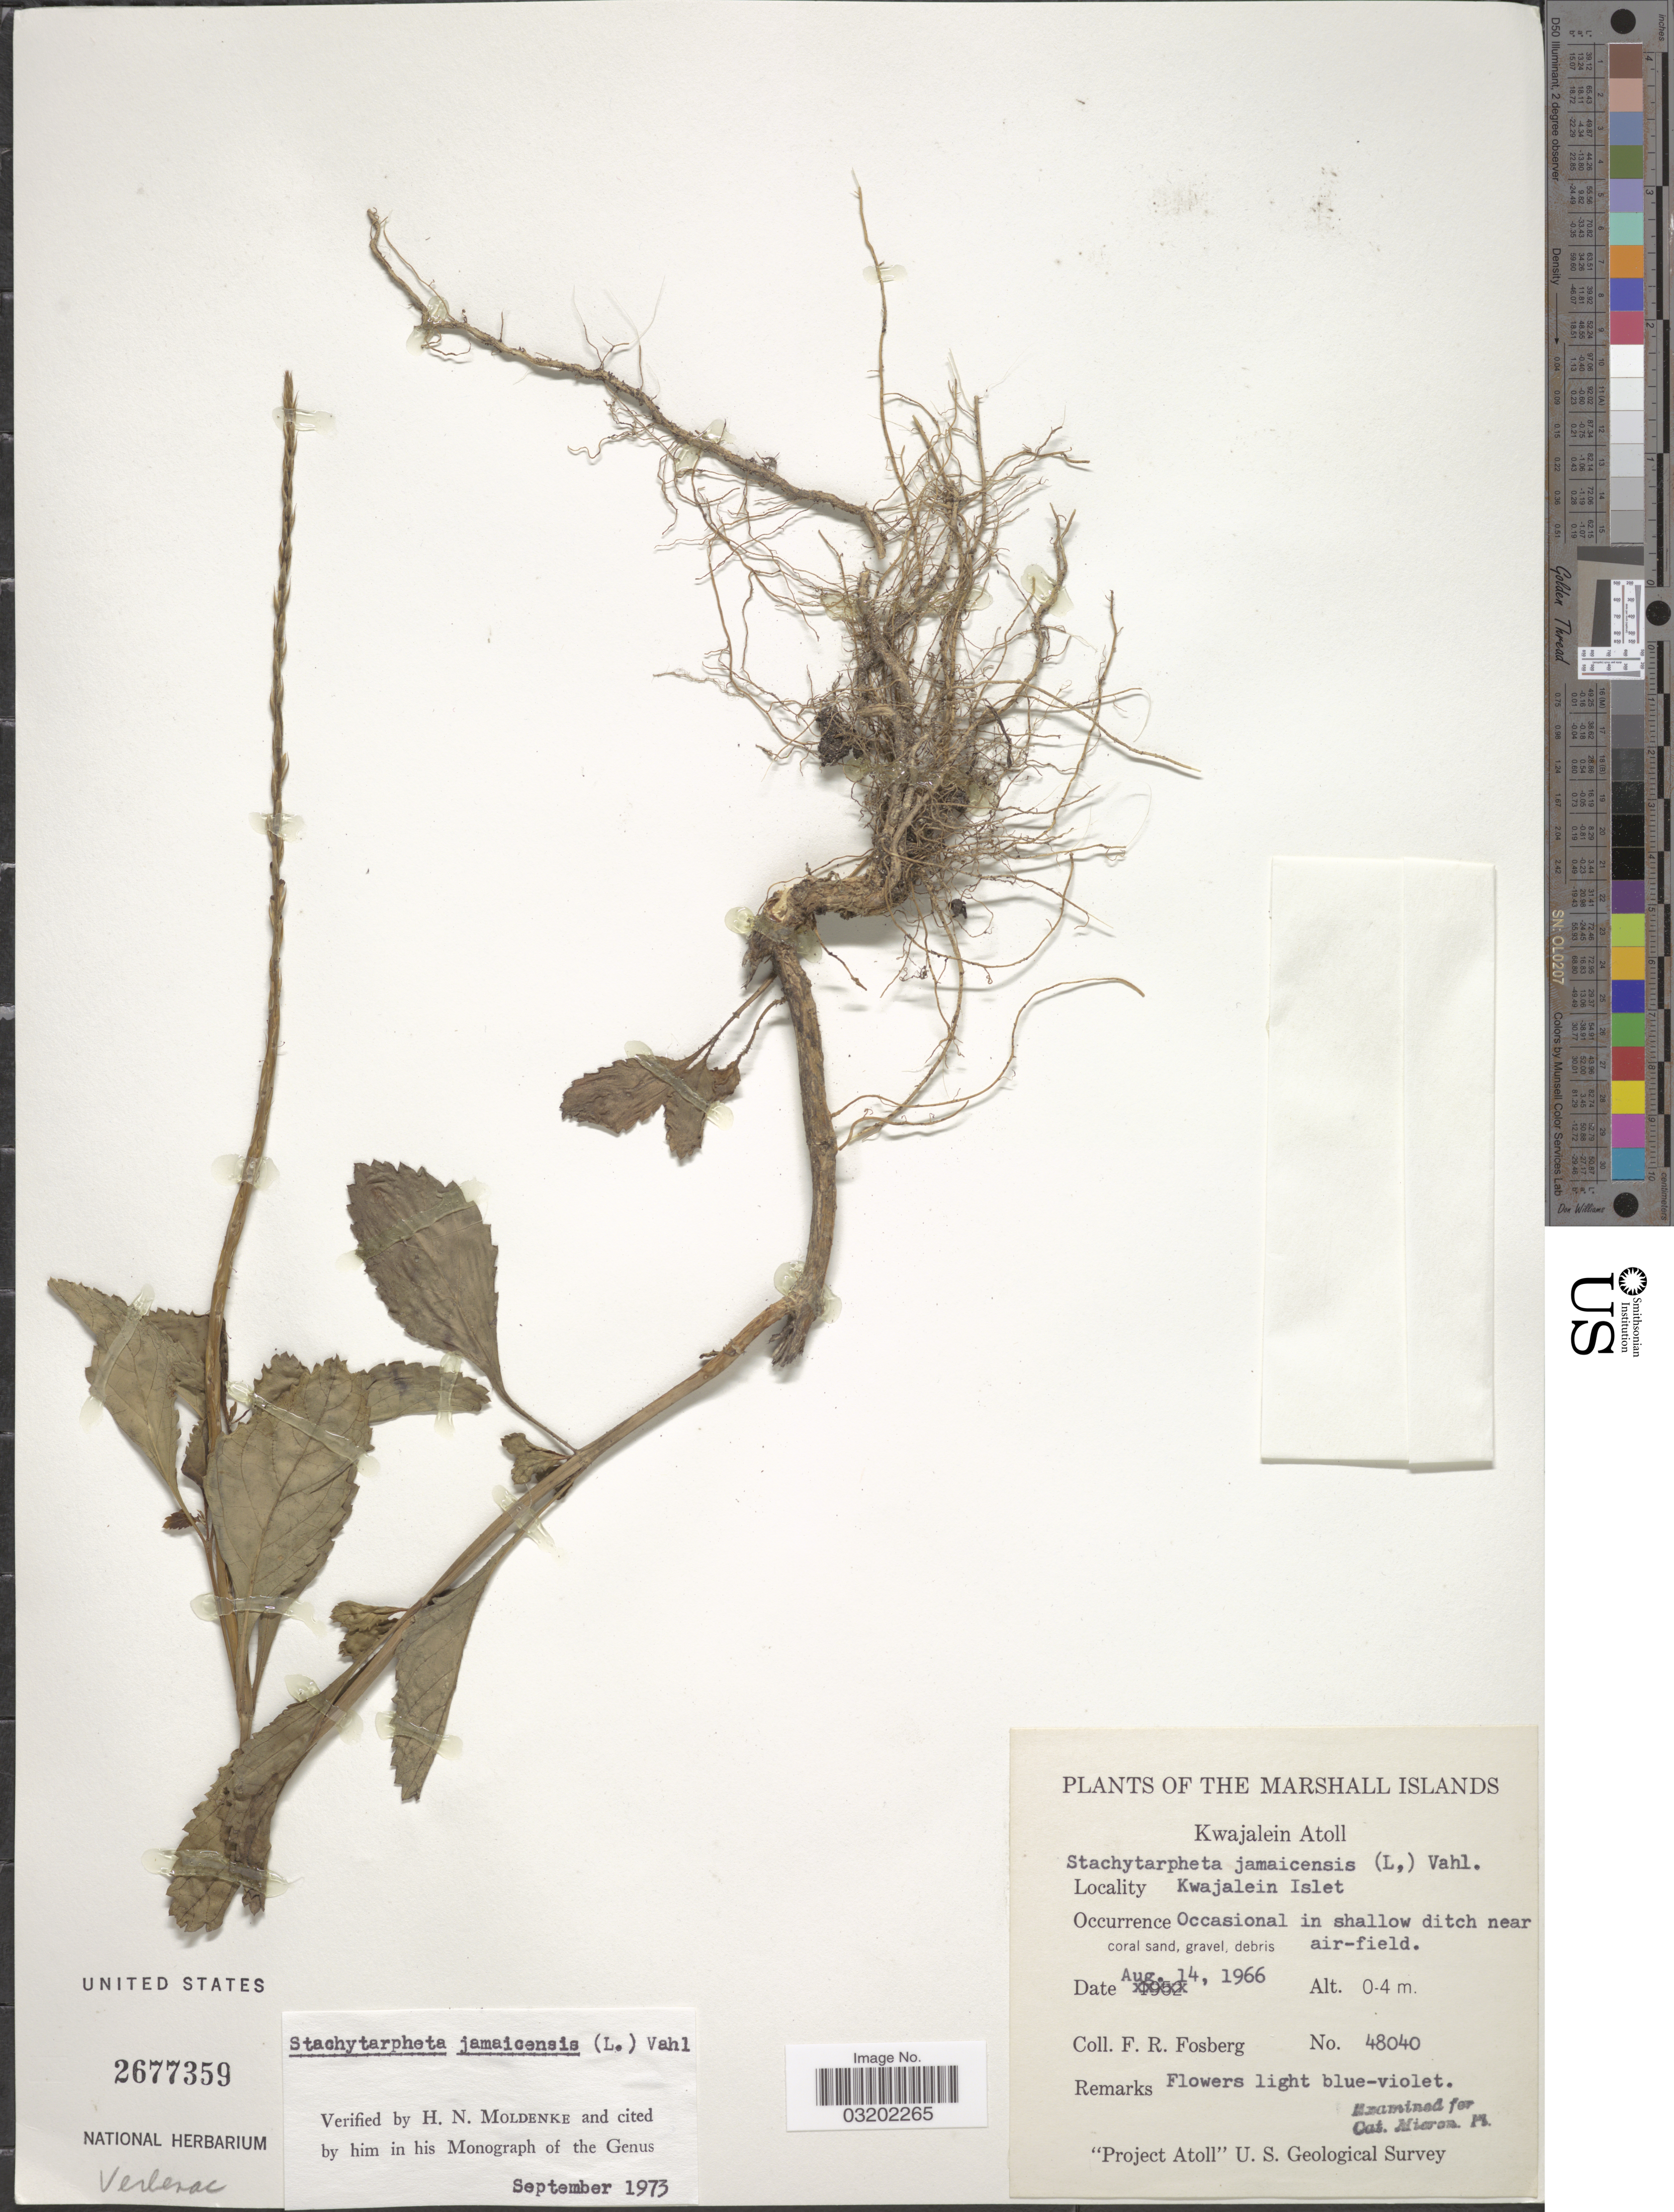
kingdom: Plantae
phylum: Tracheophyta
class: Magnoliopsida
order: Lamiales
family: Verbenaceae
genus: Stachytarpheta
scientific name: Stachytarpheta jamaicensis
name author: (L.) Vahl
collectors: F. R. Fosberg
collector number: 48040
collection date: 1966-08-14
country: Marshall Islands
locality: Kwajalein Atoll. Kwajalein Islet.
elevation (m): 0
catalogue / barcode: US 2677359